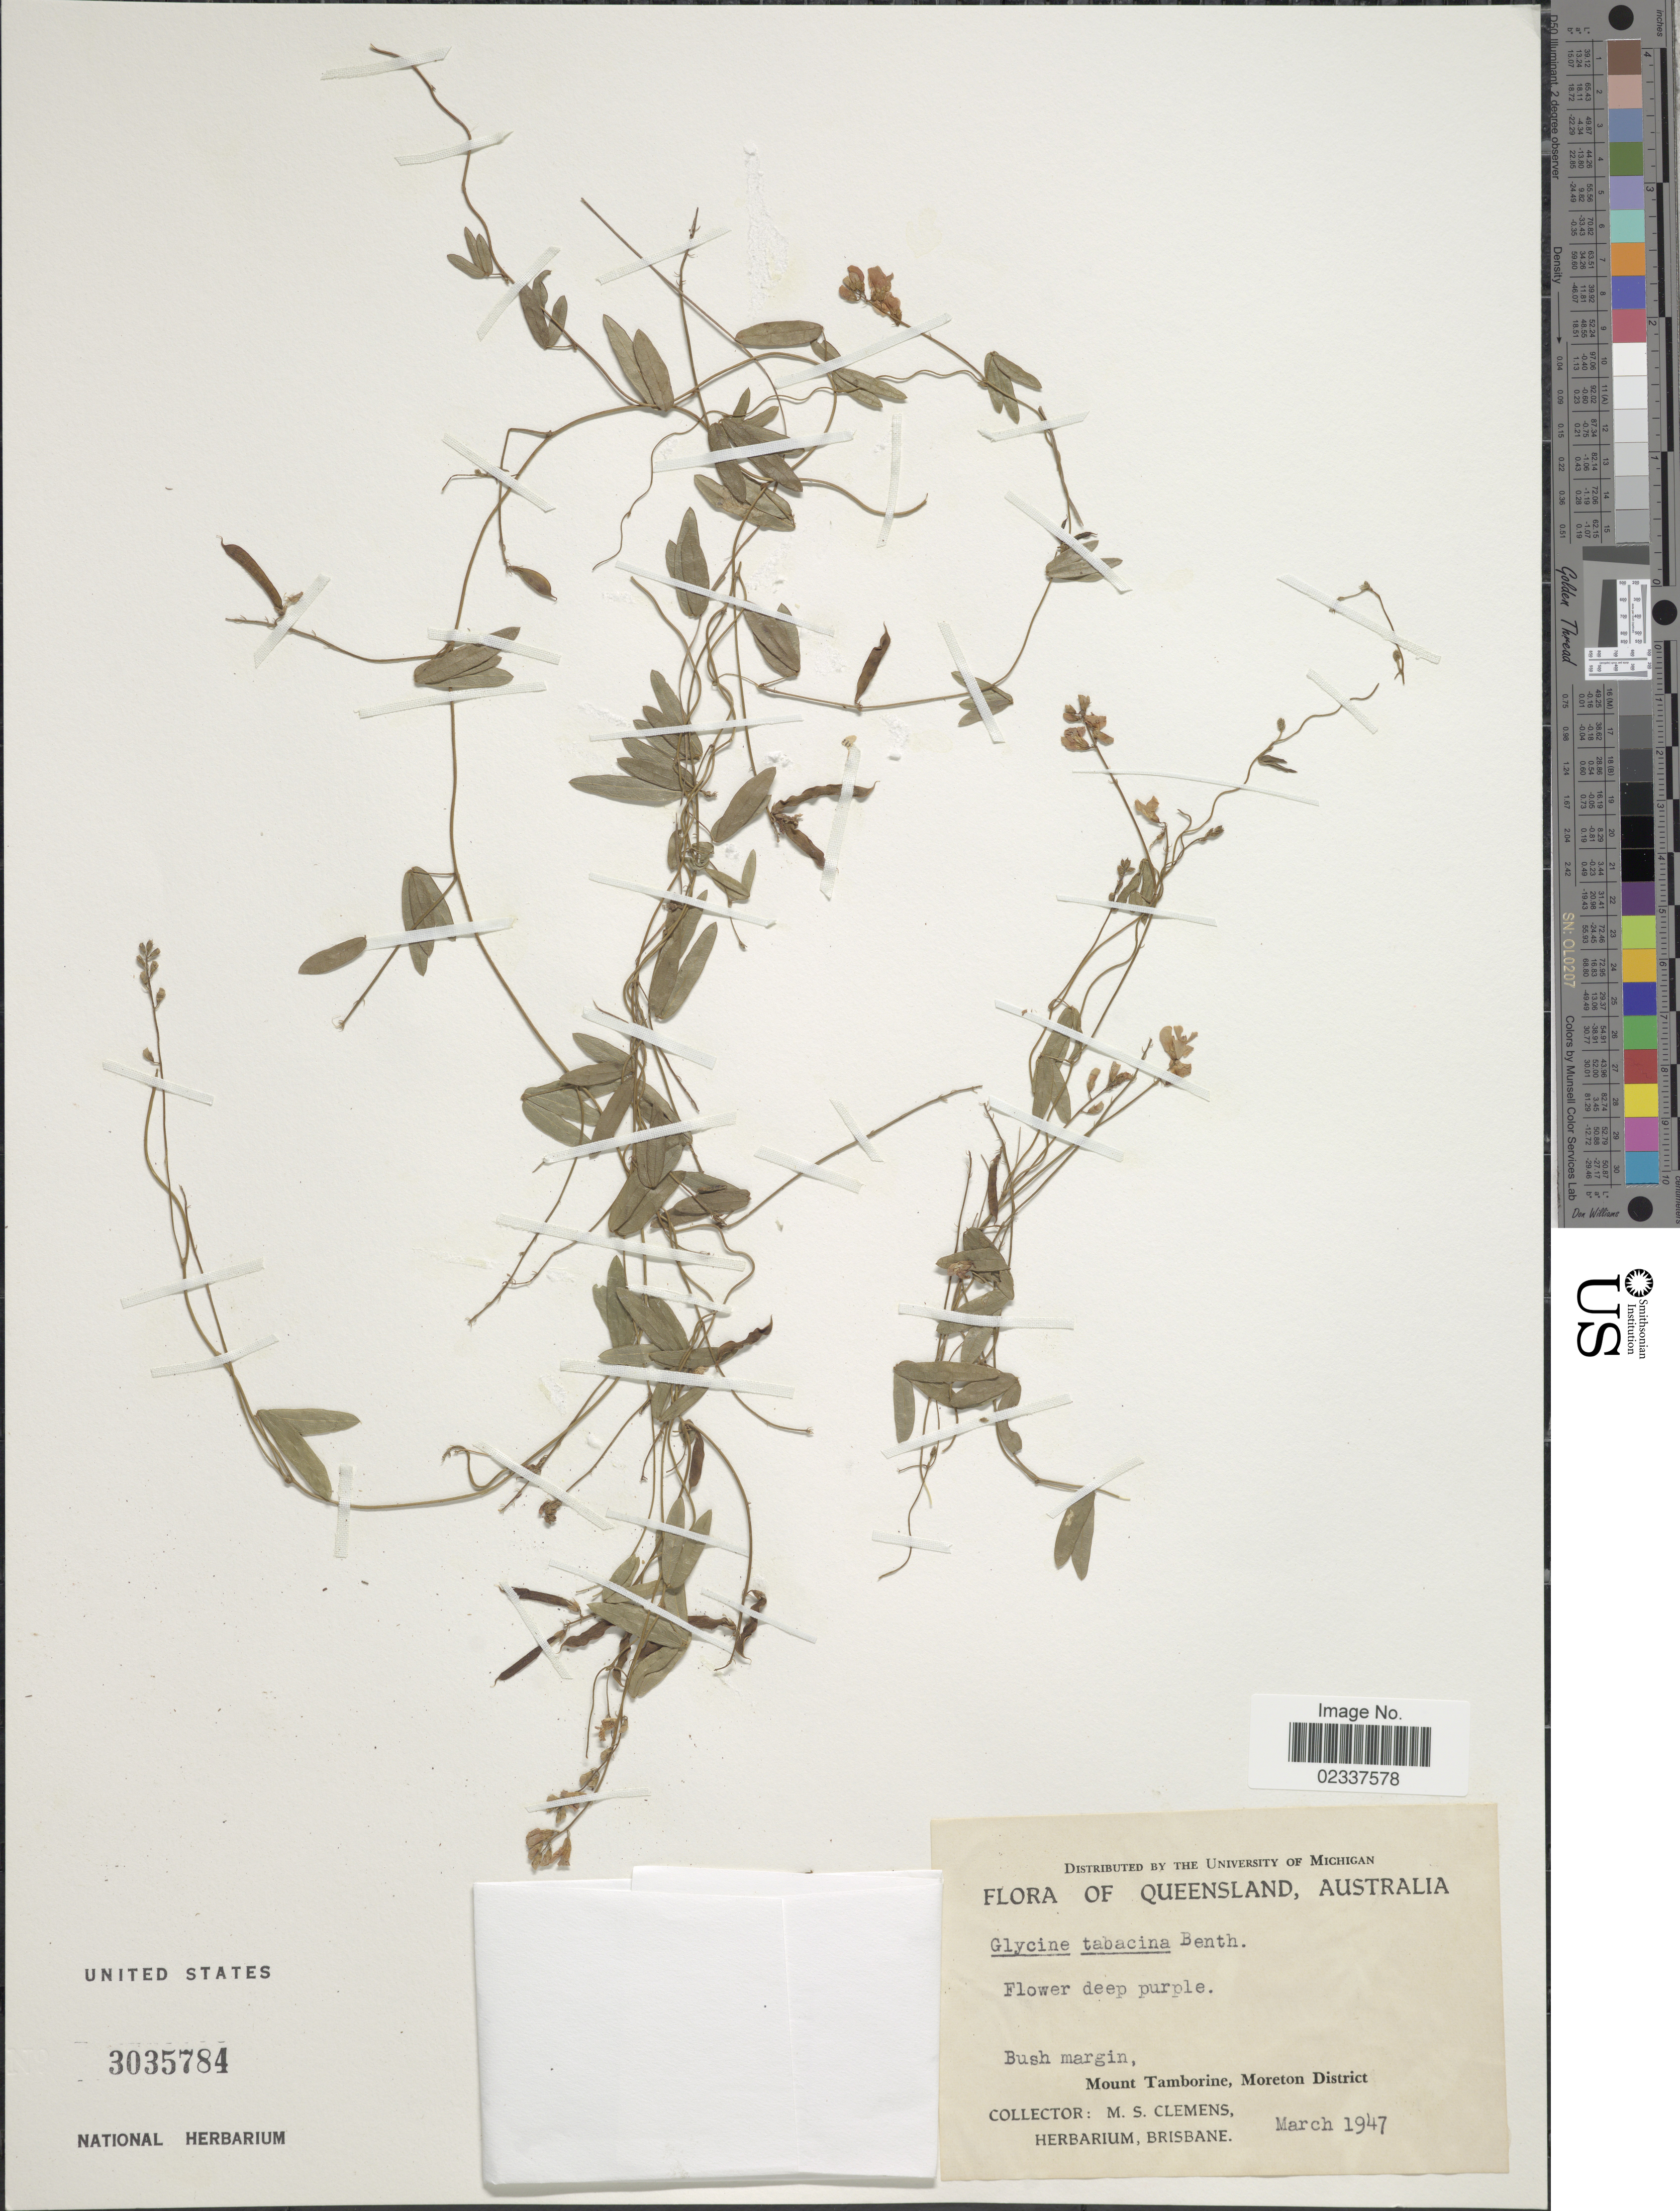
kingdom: Plantae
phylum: Tracheophyta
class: Magnoliopsida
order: Fabales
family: Fabaceae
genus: Glycine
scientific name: Glycine tabacina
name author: (Labill.) Benth.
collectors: M. S. Clemens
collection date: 1947-03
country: Australia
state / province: Queensland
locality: Mount Tamborine, Moreton District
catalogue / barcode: US 3035784